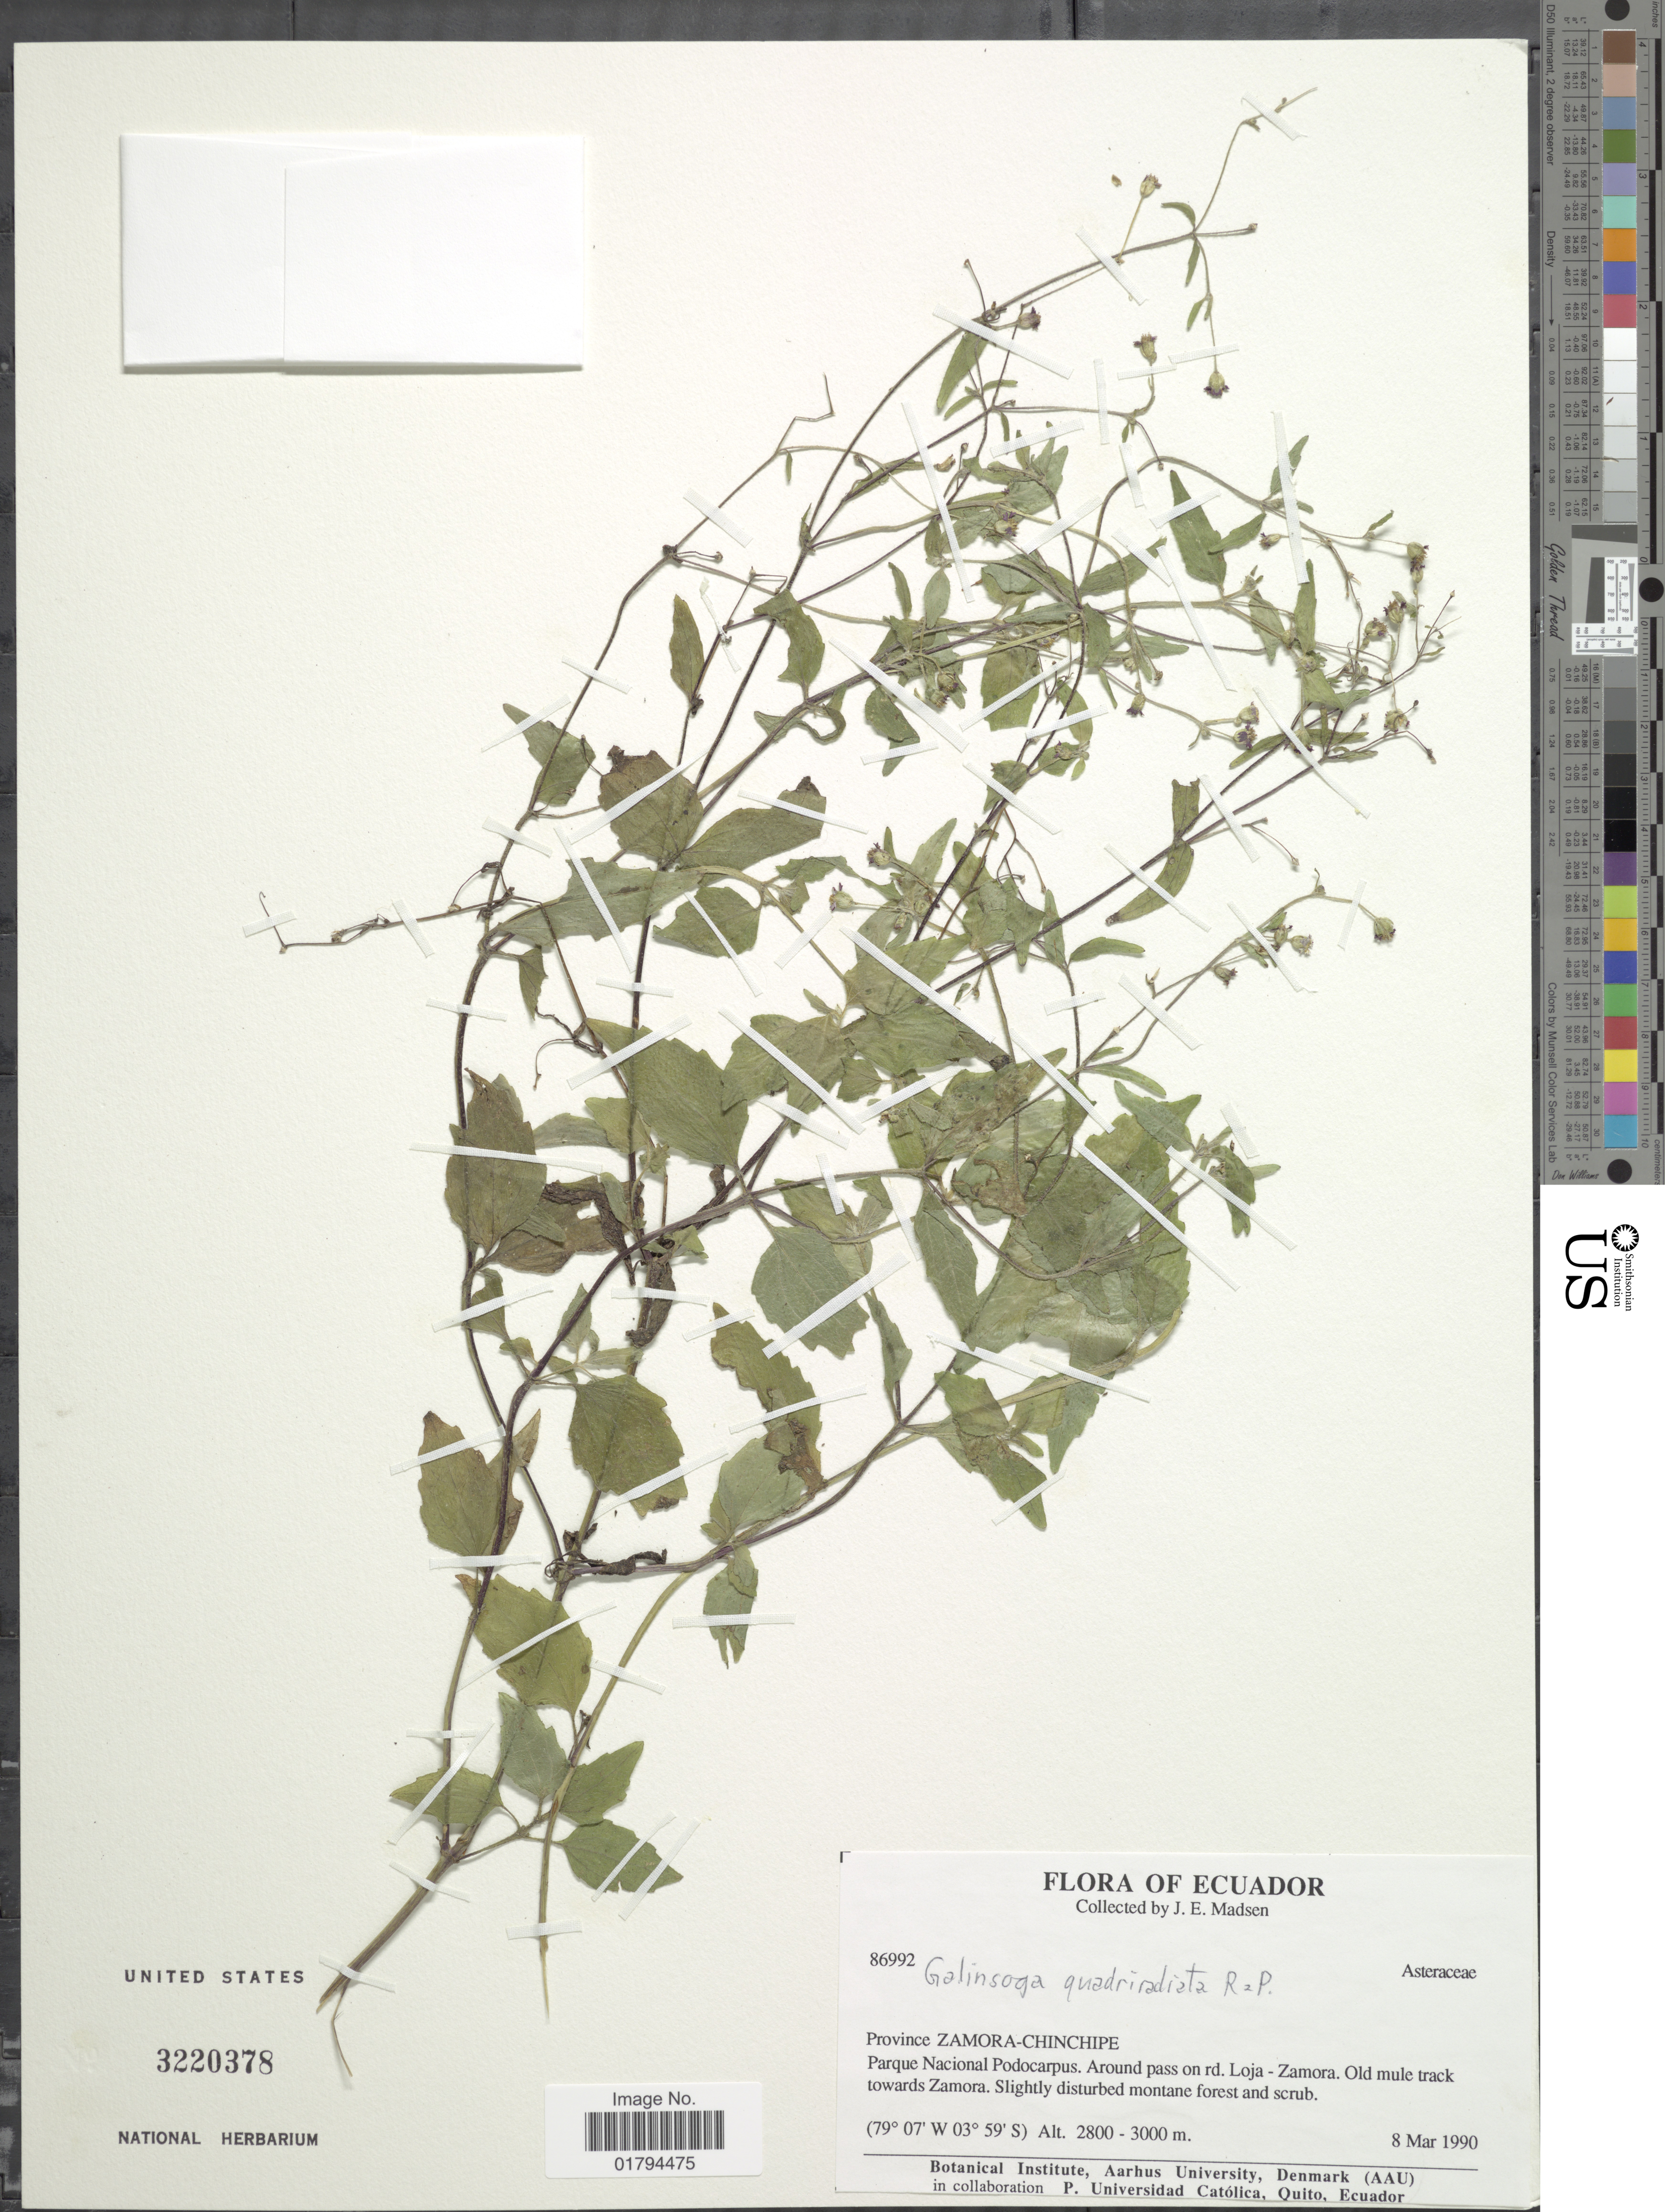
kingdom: Plantae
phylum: Tracheophyta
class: Magnoliopsida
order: Asterales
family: Asteraceae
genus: Galinsoga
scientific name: Galinsoga quadriradiata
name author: Ruiz & Pav.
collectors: J. E. Madsen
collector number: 86992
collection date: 1990-03-08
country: Ecuador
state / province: Zamora-Chinchipe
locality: Parque Nacional Podocarpus, Around pass on rd. Loja-Zamora. Old mule track towards Zamora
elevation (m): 2800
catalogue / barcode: US 3220378